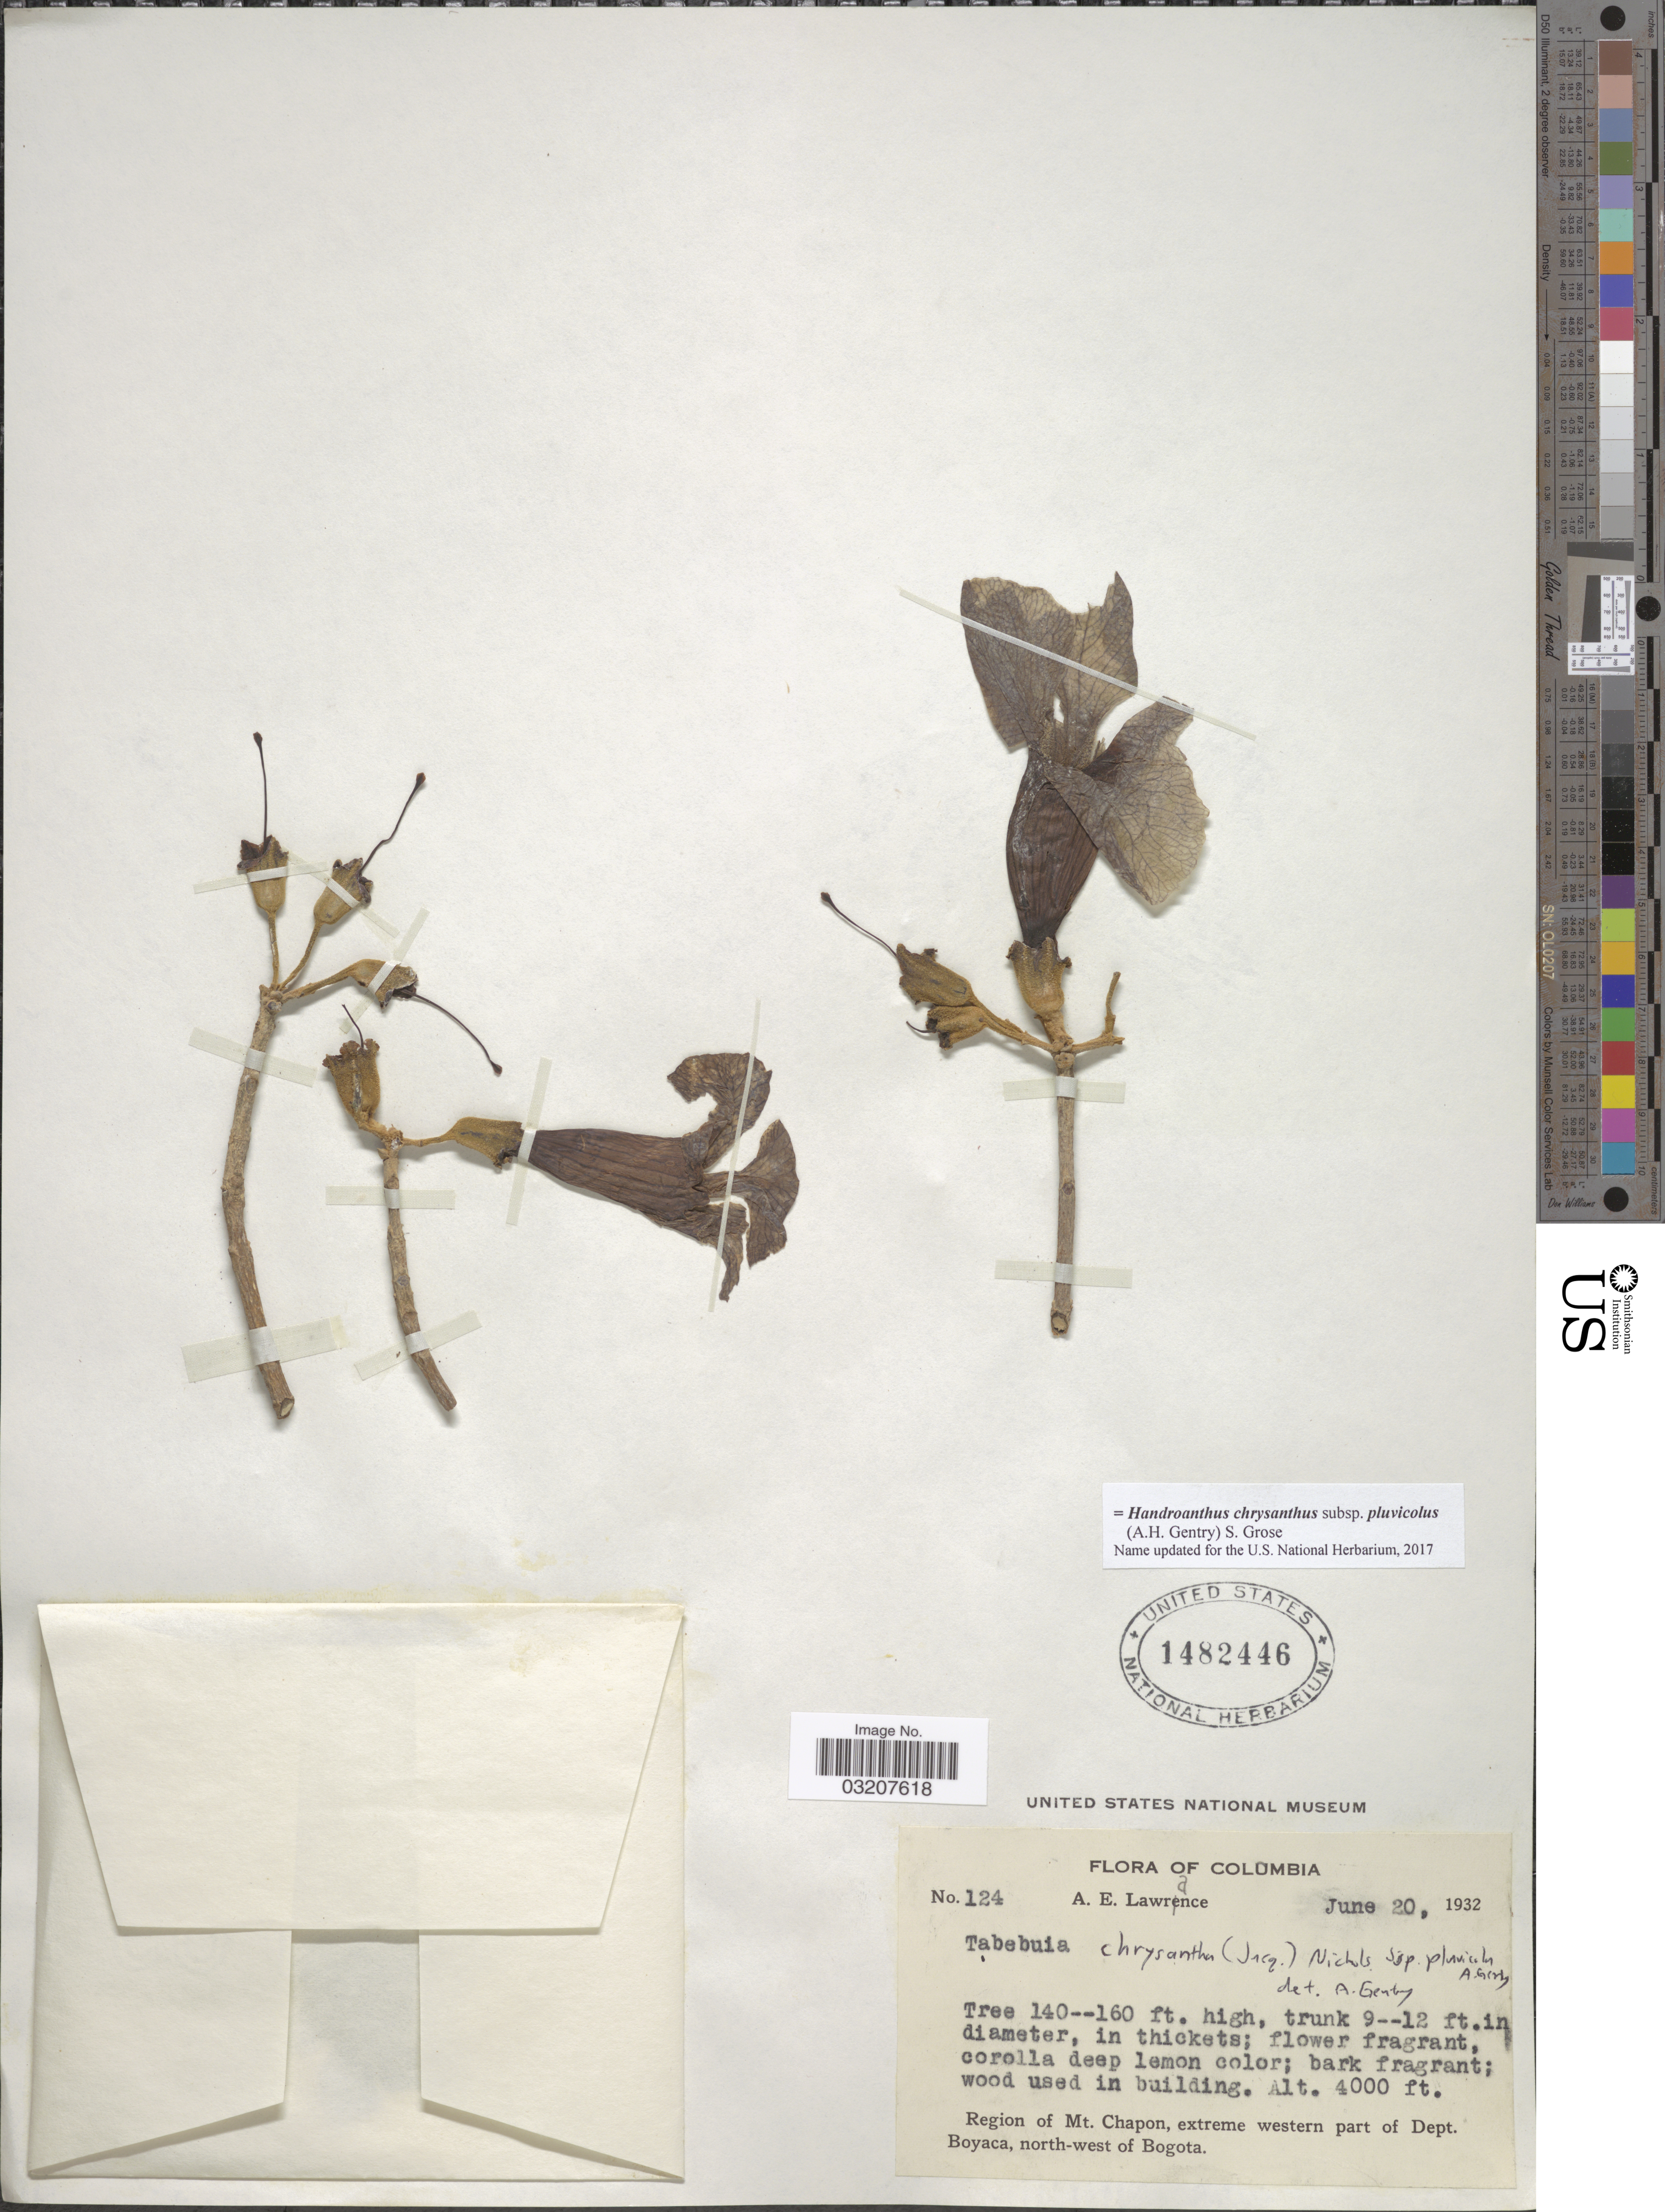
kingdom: Plantae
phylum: Tracheophyta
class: Magnoliopsida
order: Lamiales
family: Bignoniaceae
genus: Handroanthus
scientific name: Handroanthus chrysanthus subsp. pluvicolus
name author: (A.H. Gentry) S.O. Grose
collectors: A. Lawrance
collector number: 124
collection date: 1932-06-20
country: Colombia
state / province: Boyacá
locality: Region of Mt. Chapon, extreme western part of Dept. Boyaca, north-west of Bogota.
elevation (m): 1219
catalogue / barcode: US 1482446